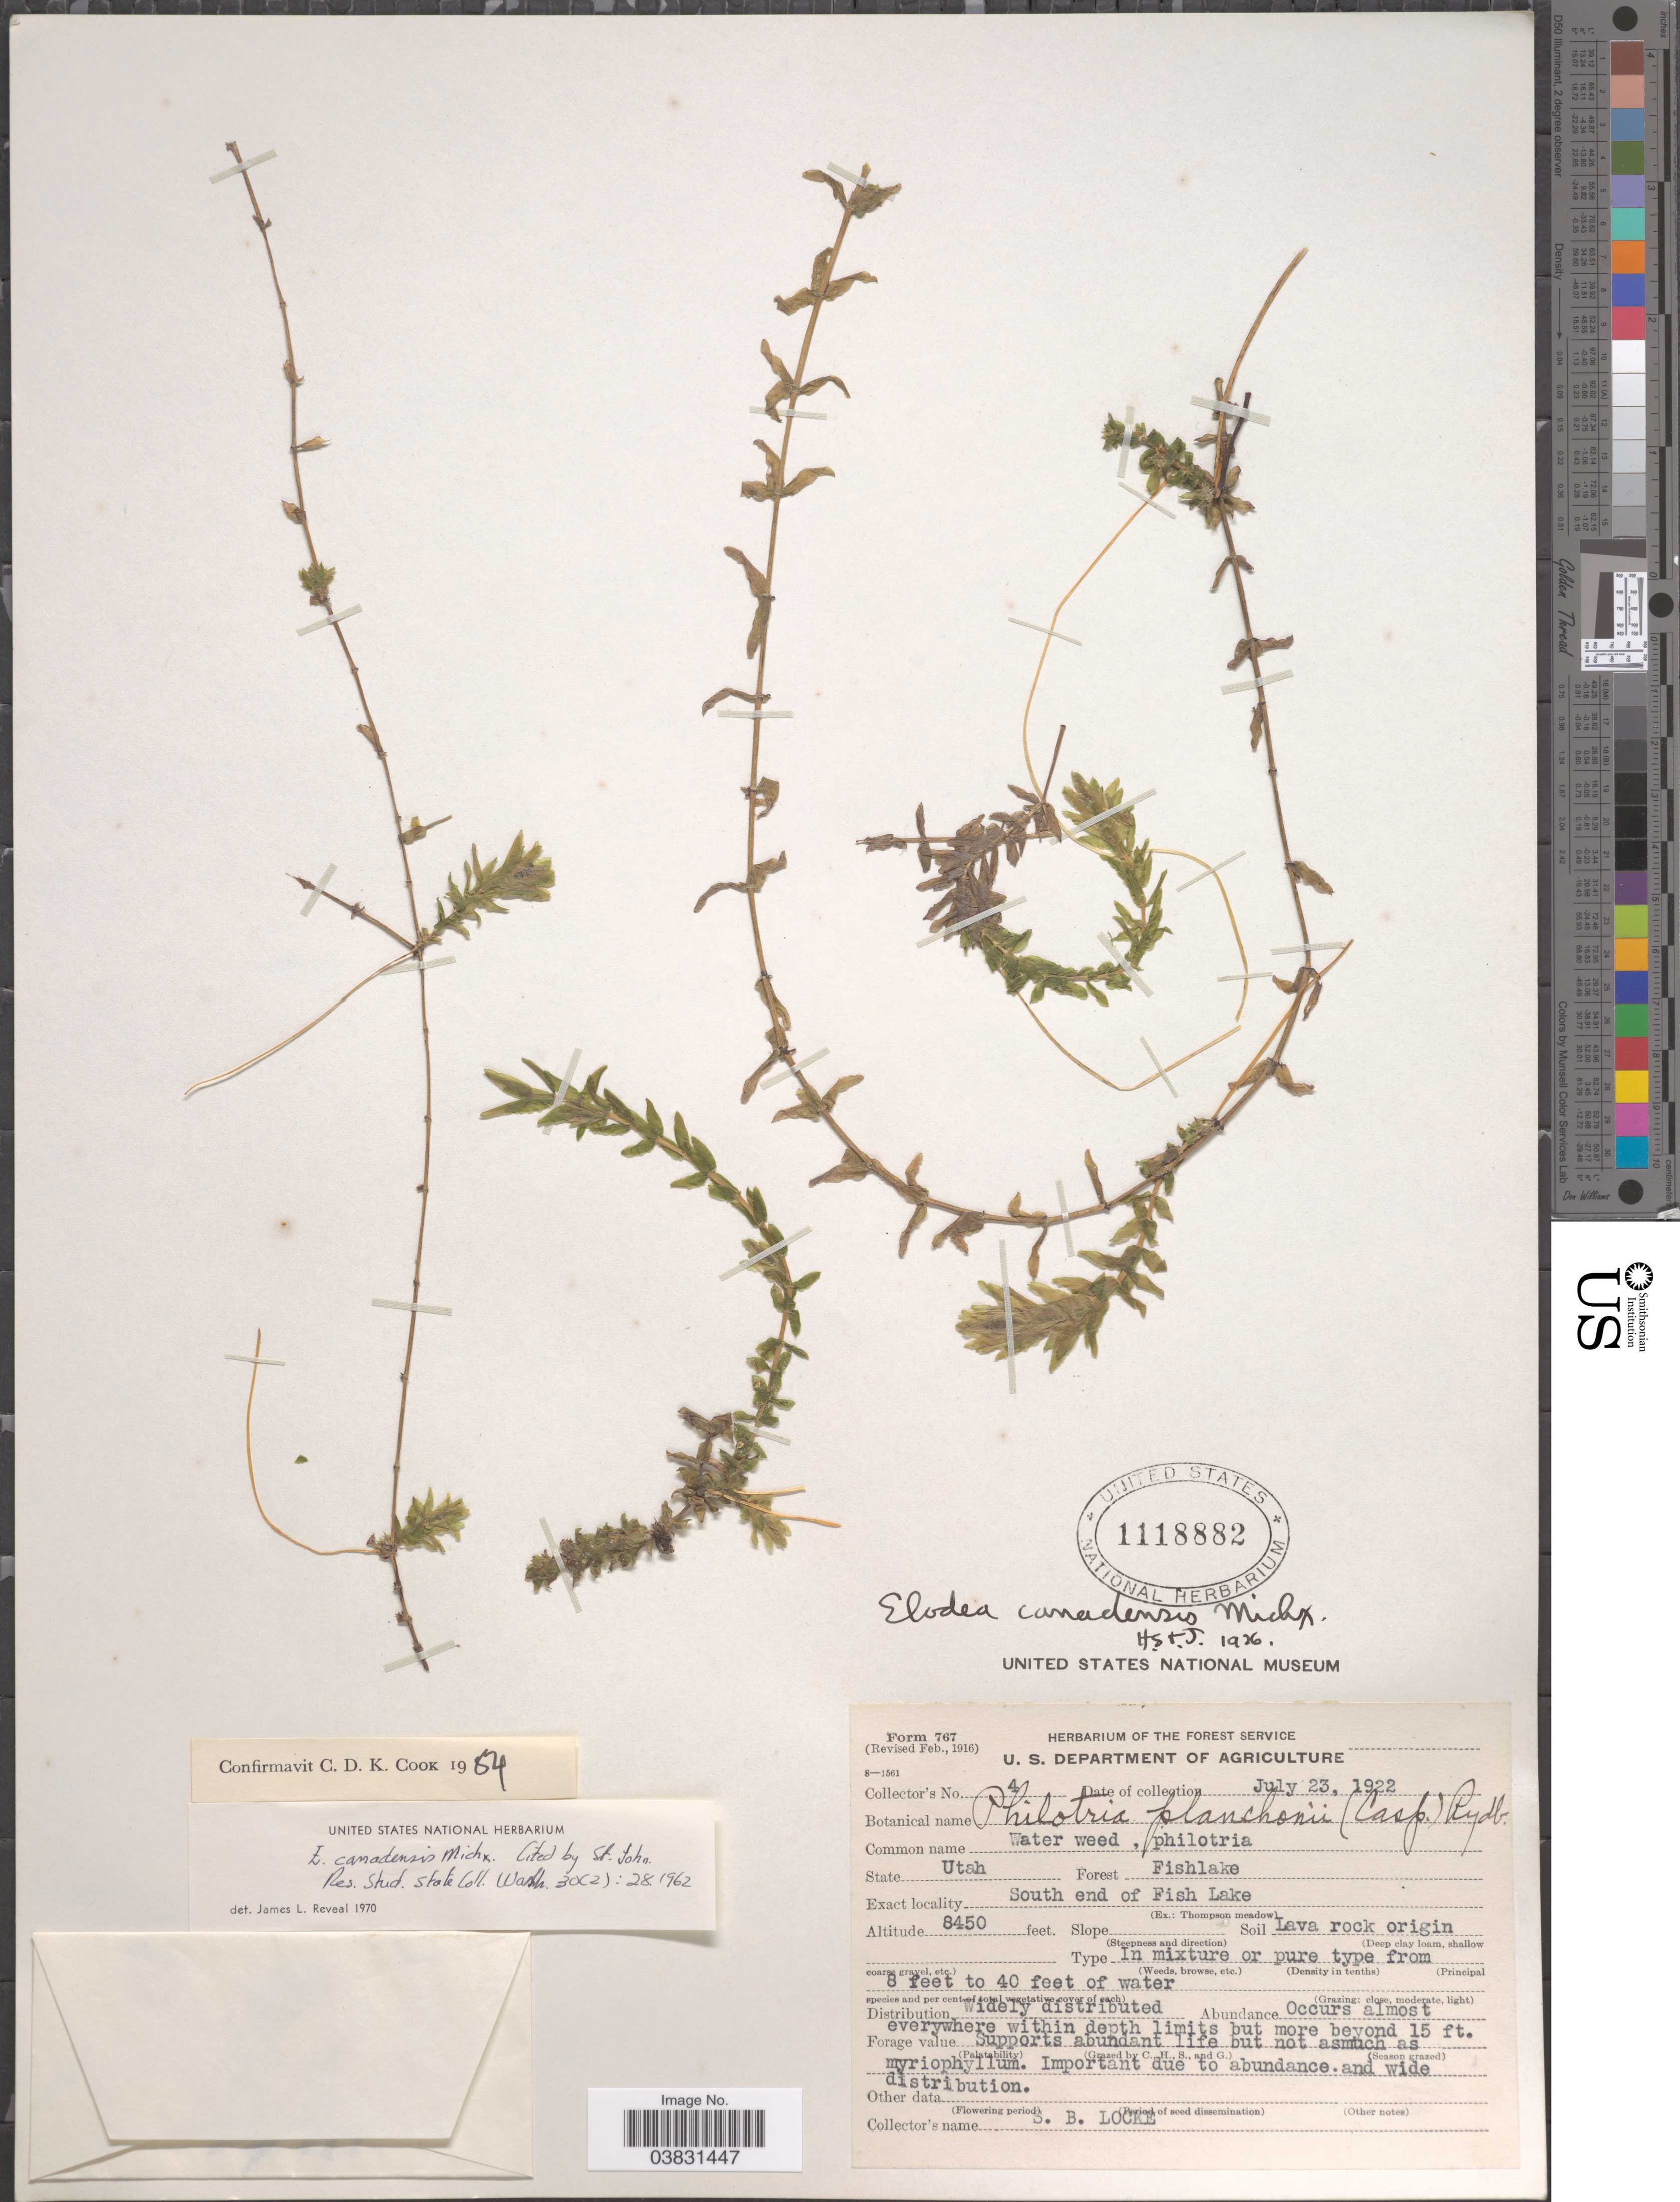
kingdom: Plantae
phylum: Tracheophyta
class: Liliopsida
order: Alismatales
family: Hydrocharitaceae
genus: Elodea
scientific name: Elodea canadensis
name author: Michx.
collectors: S. Locke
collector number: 4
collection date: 1922-07-23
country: United States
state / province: Utah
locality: Forest Fishlake. South end of Fish Lake.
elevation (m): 2576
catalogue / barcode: US 1118882